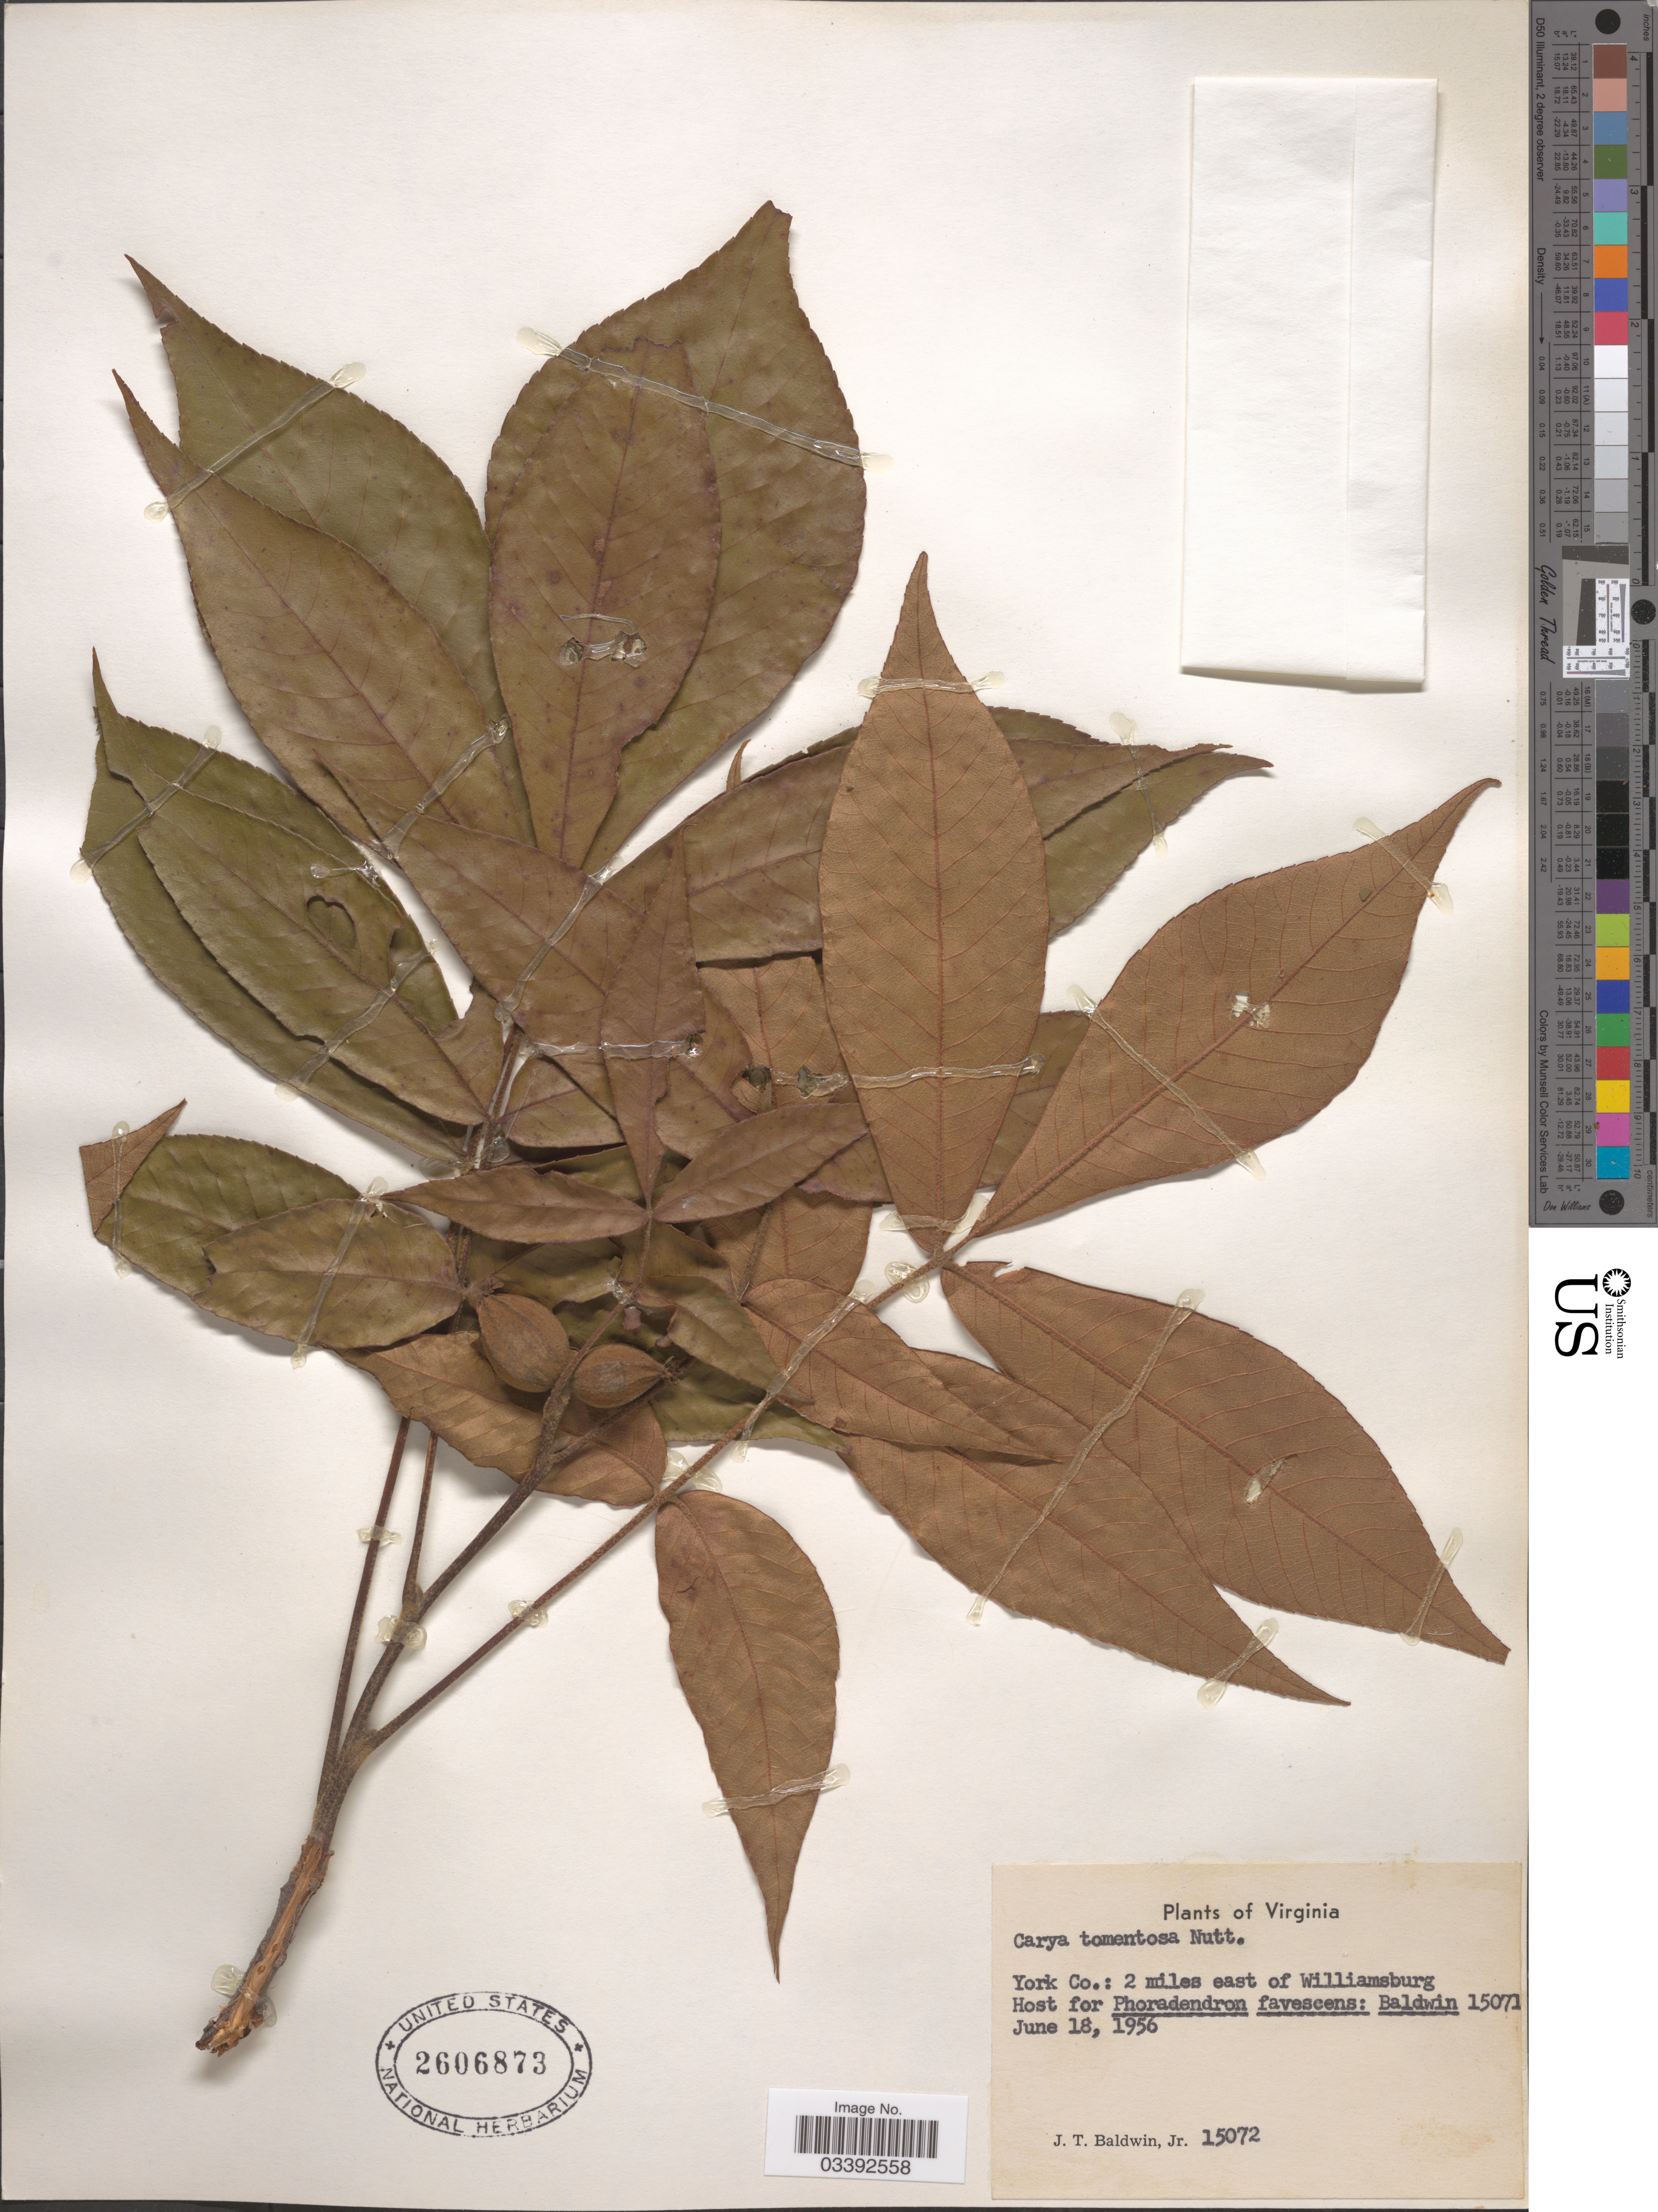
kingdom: Plantae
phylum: Tracheophyta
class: Magnoliopsida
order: Fagales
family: Juglandaceae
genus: Carya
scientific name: Carya tomentosa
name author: (Lam.) Nutt.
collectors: J. T. Baldwin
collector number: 15072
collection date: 1956-06-18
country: United States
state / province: Virginia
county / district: York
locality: York Co.: 2 miles east of Williamsburg.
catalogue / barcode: US 2606873